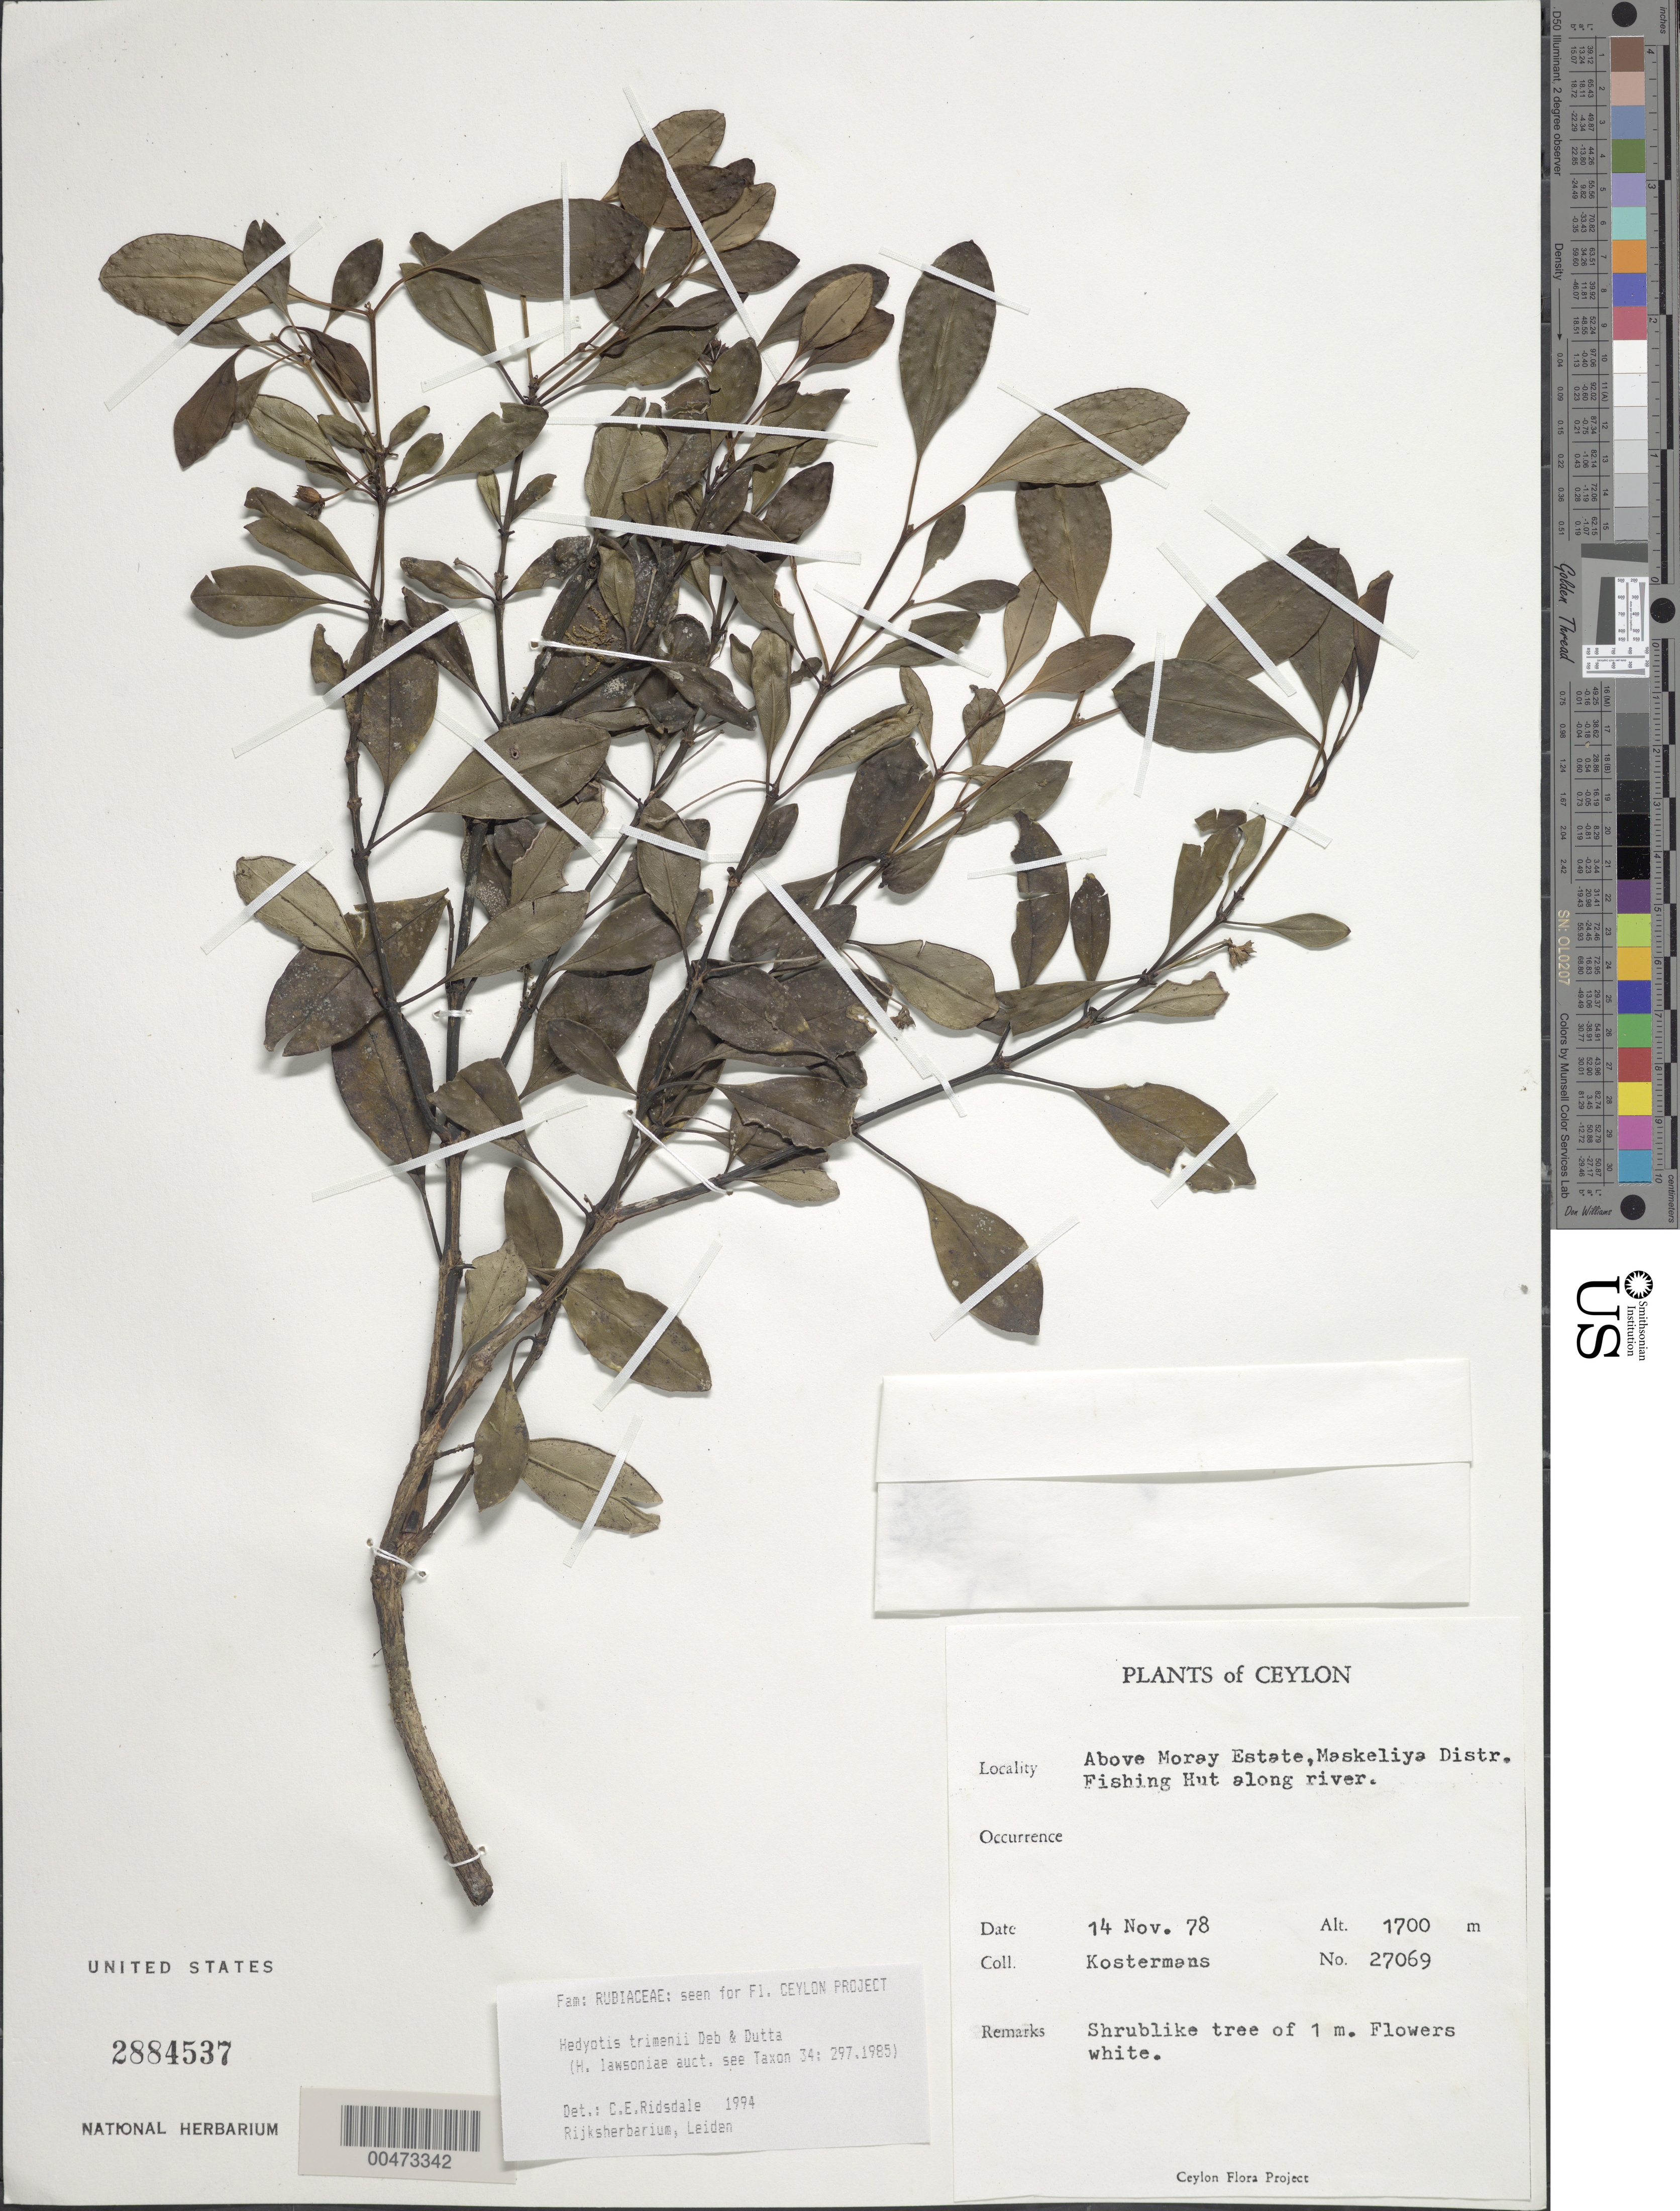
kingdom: Plantae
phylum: Tracheophyta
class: Magnoliopsida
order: Gentianales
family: Rubiaceae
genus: Hedyotis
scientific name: Hedyotis trimenii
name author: Deb & R. Dutta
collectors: A. J. G. Kostermans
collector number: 27069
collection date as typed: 14 Nov 1978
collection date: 1978-11-14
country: Sri Lanka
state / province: Central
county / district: Kandy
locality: Above Moray Estate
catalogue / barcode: US 2884537